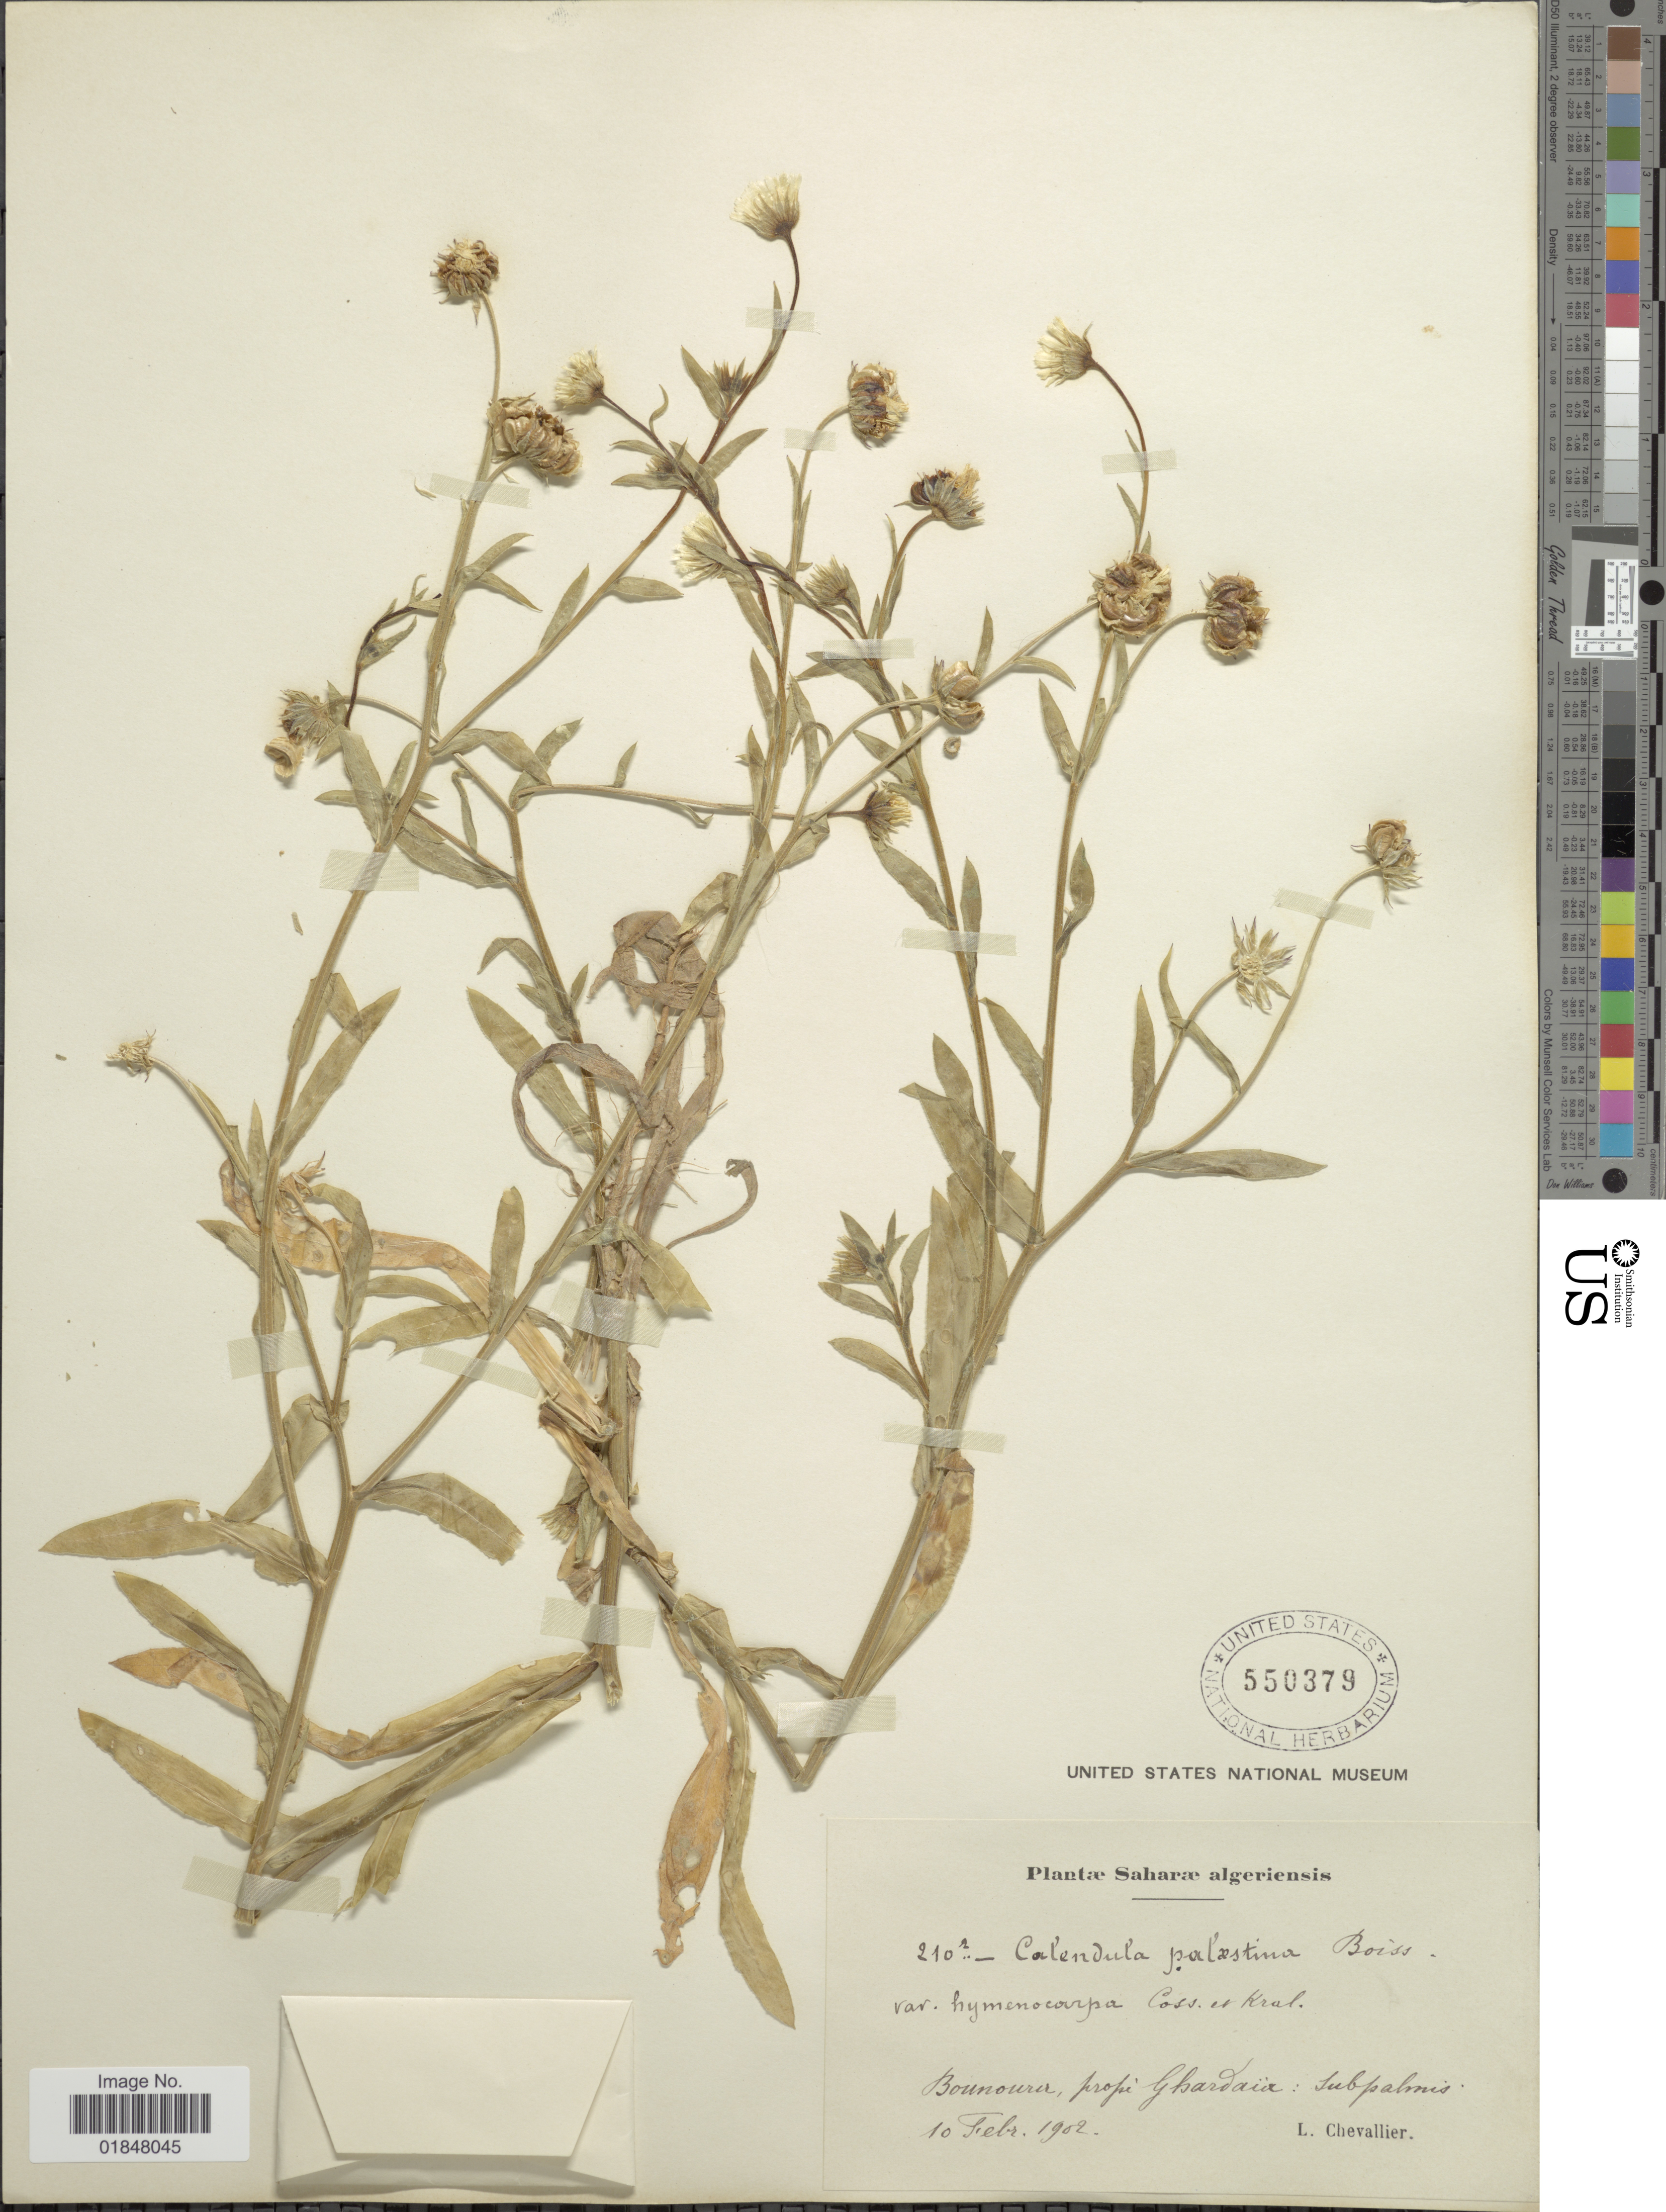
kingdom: Plantae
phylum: Tracheophyta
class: Magnoliopsida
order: Asterales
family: Asteraceae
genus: Calendula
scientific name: Calendula palestina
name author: Boiss.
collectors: L. Chevallier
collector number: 210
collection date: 1902-02-10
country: Algeria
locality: Saharae algeriensis, Bounourer, prope Ghardaia: subpalmis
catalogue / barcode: US 550379